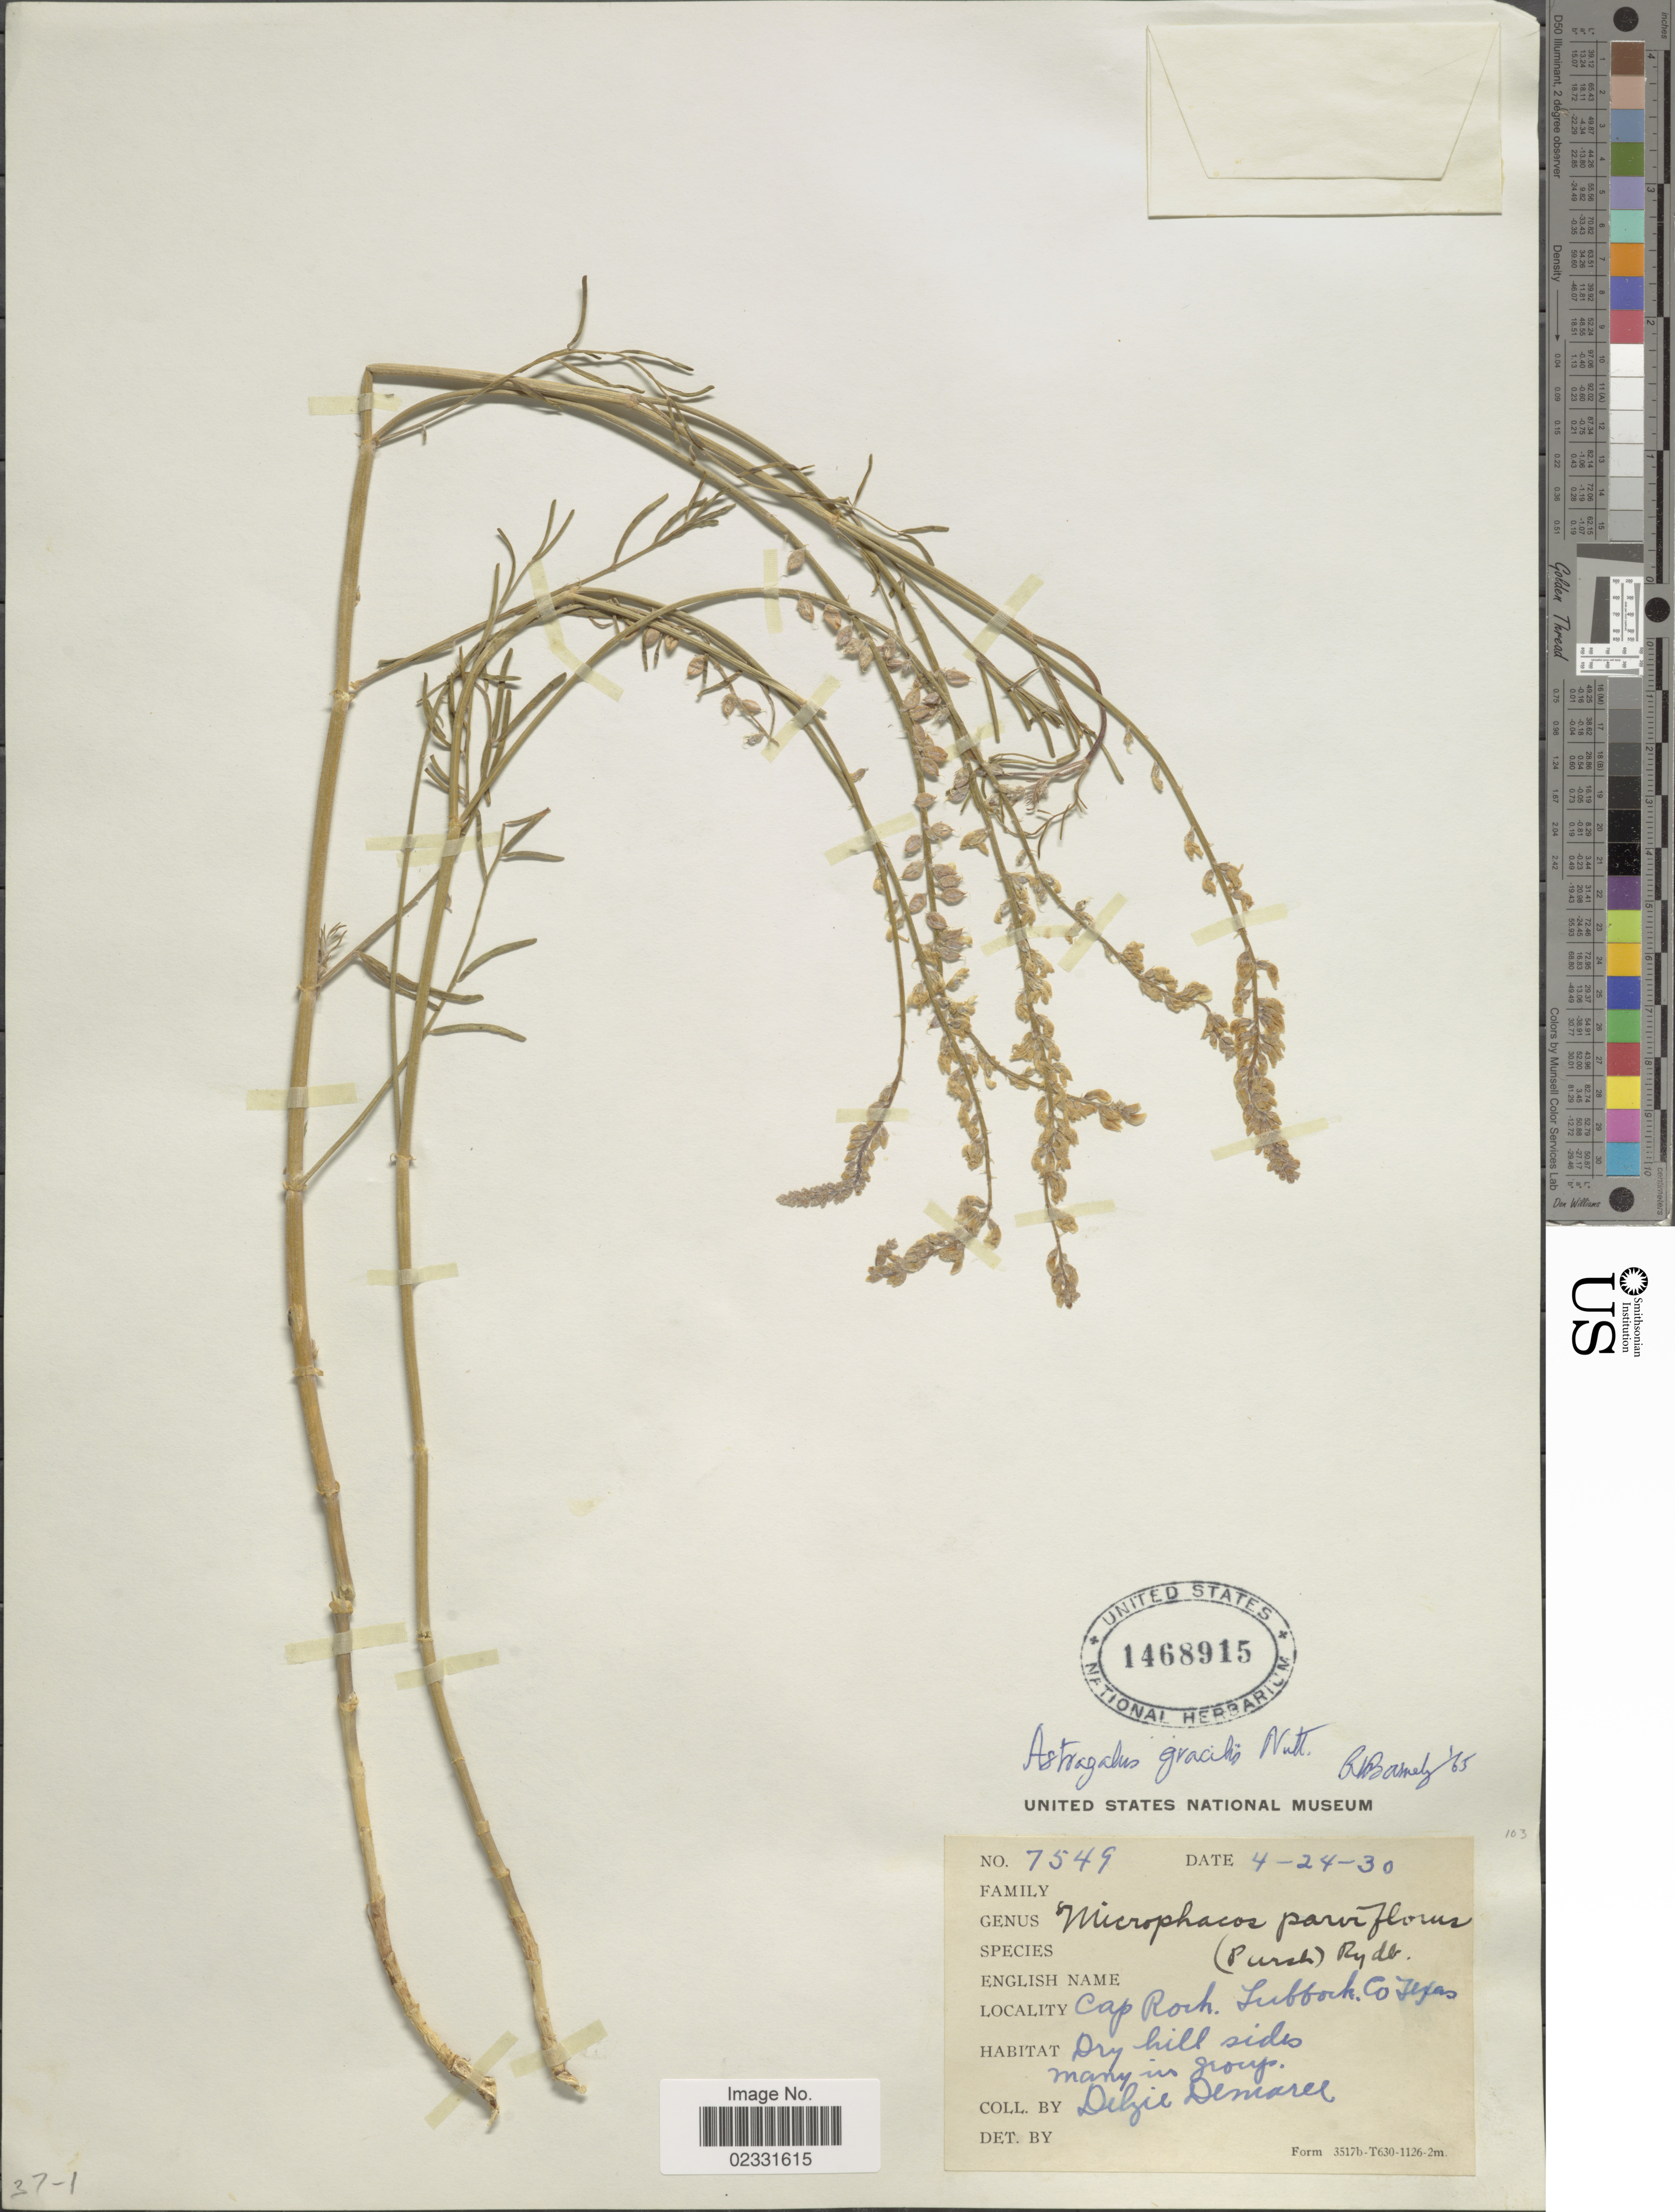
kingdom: Plantae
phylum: Tracheophyta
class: Magnoliopsida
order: Fabales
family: Fabaceae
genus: Astragalus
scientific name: Astragalus gracilis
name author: Nutt.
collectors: D. Demaree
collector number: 7549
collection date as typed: Transcribed d/m/y: 24/4/30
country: United States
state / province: Texas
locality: Cap Roch, Lubbock Co., Texas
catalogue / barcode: US 1468915